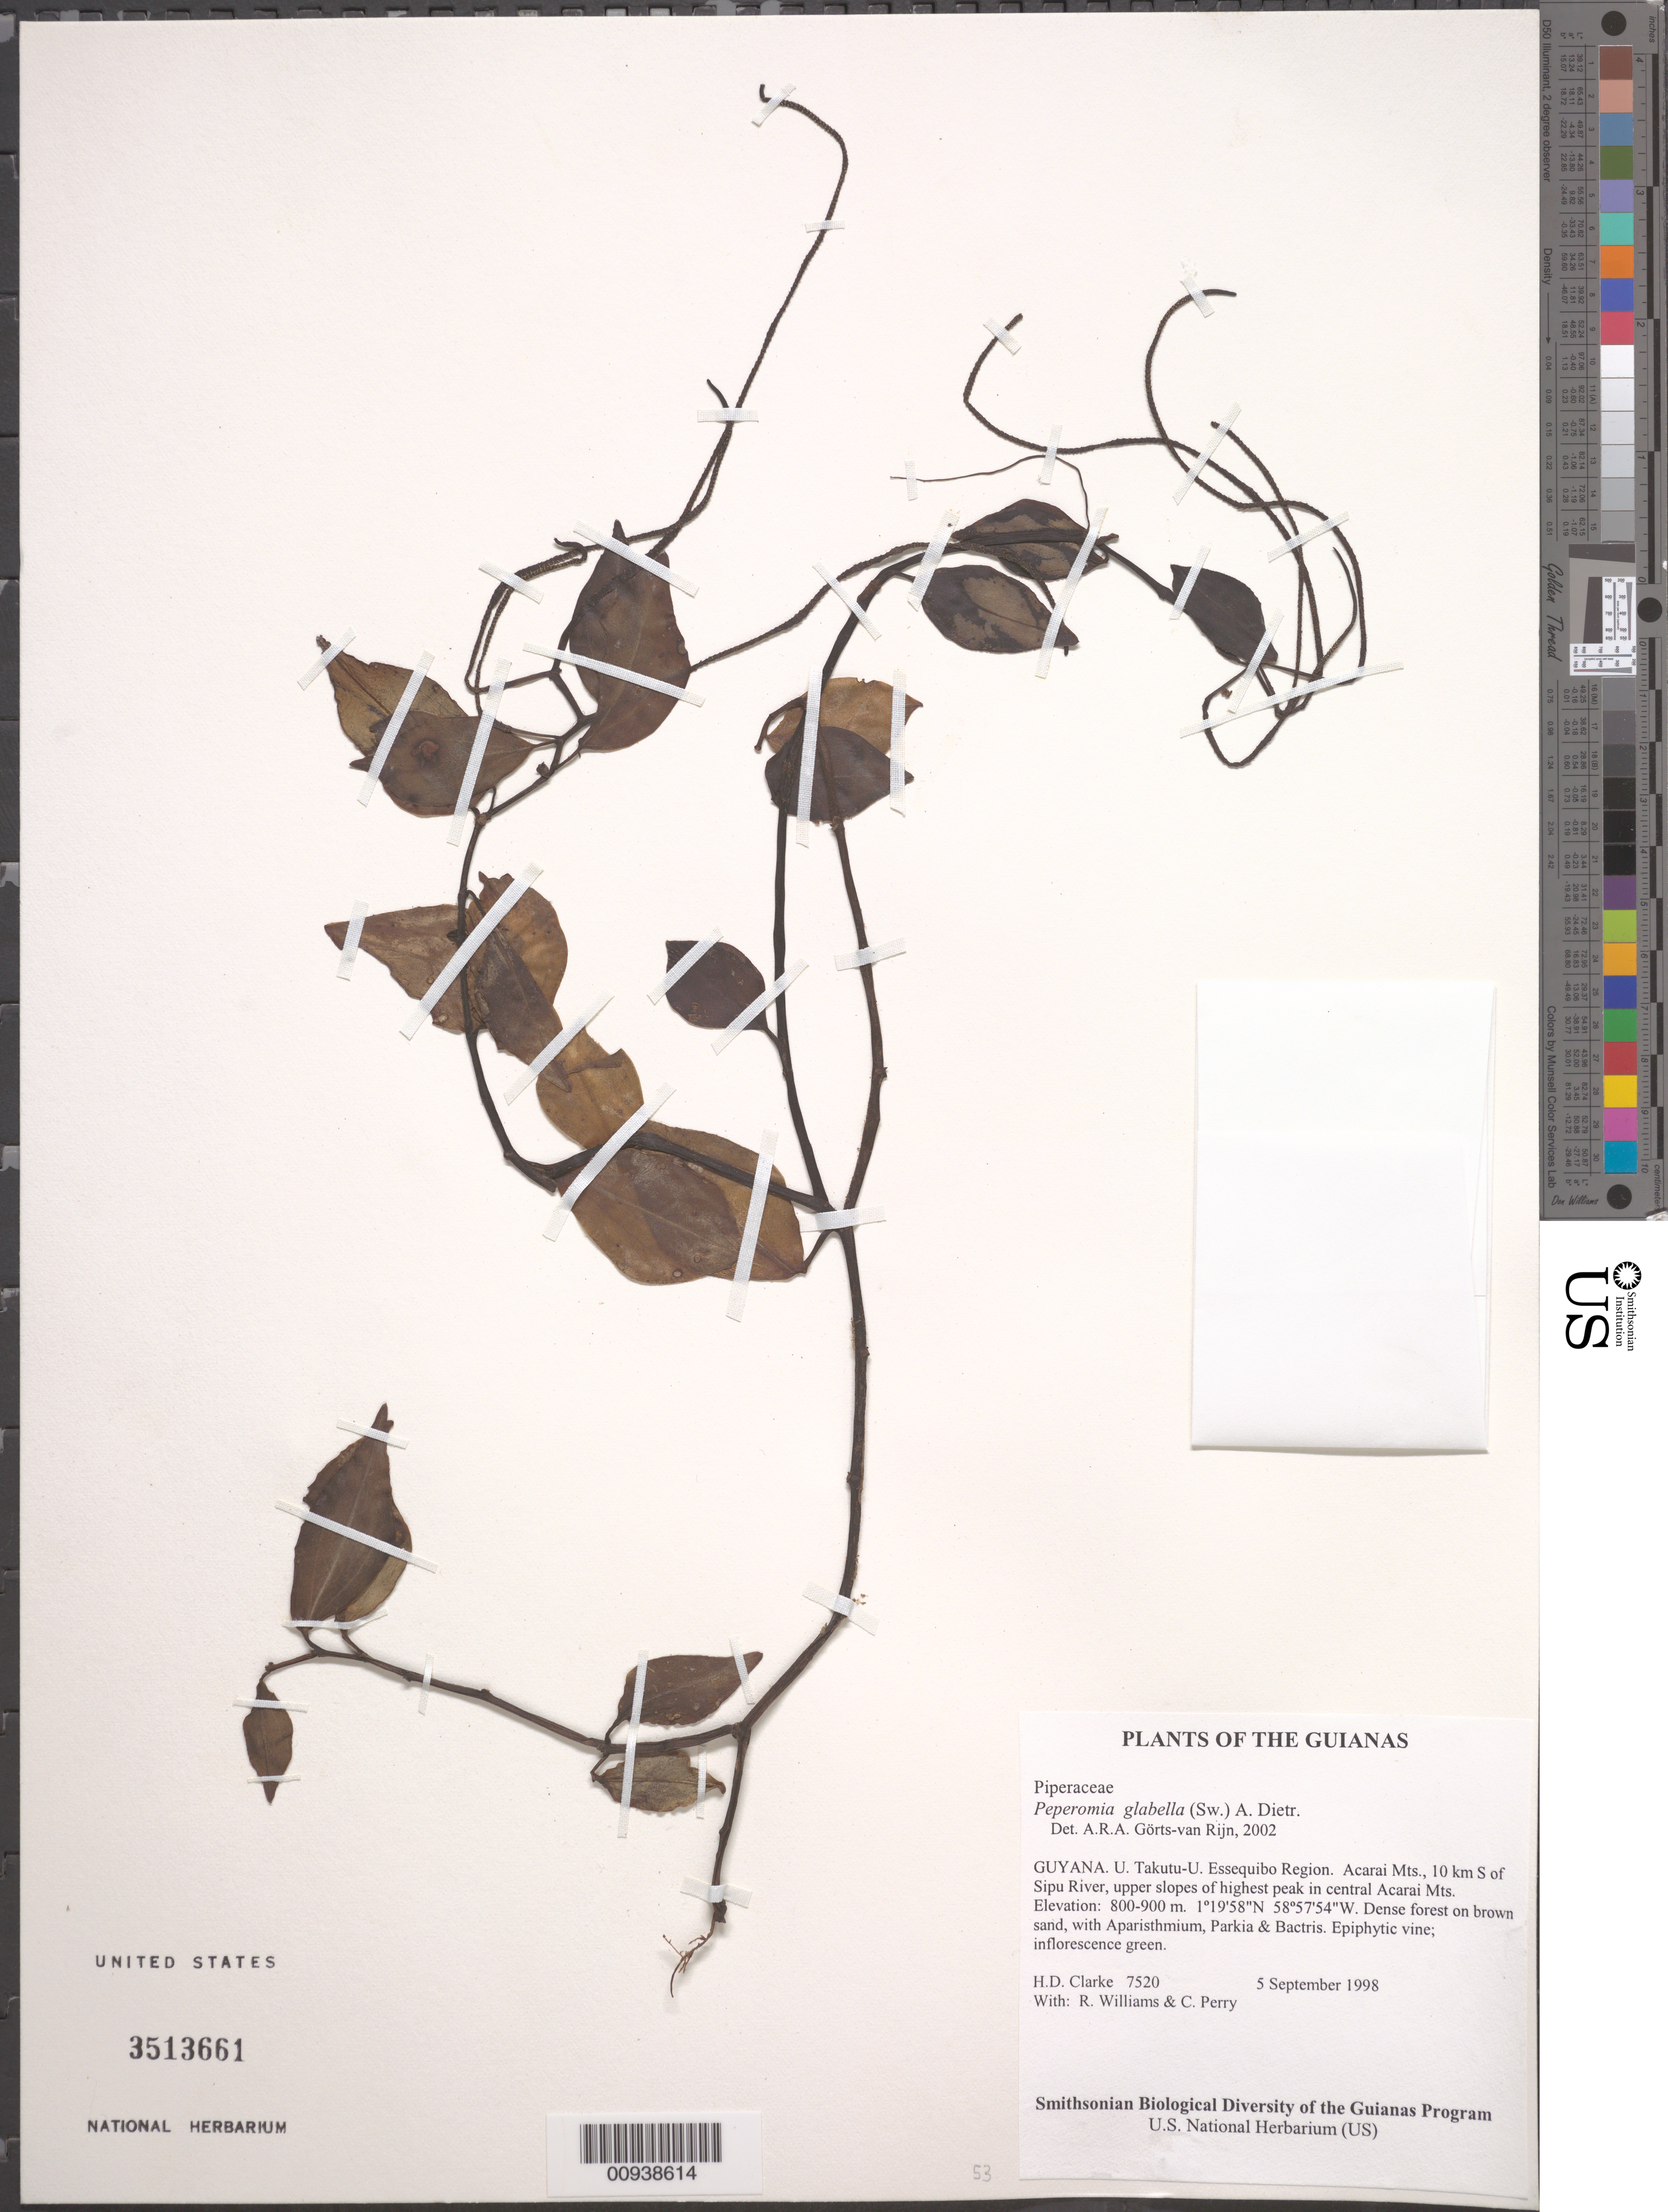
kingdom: Plantae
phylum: Tracheophyta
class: Magnoliopsida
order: Piperales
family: Piperaceae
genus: Peperomia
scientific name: Peperomia glabella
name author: (Sw.) A. Dietr.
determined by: Görts-van Rijn, A. R. A.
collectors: H. D. Clarke, R. Williams & C. Perry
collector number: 7520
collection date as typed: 5 September 1998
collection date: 1998-09-05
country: Guyana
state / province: U. Takutu-U. Essequibo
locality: Acarai Mts., 10 km S of Sipu River, upper slopes of highest peak in central Acarai Mts.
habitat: Dense forest on brown sand, with Aparisthmium, Parkia & Bactris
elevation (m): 800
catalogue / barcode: US 3513661